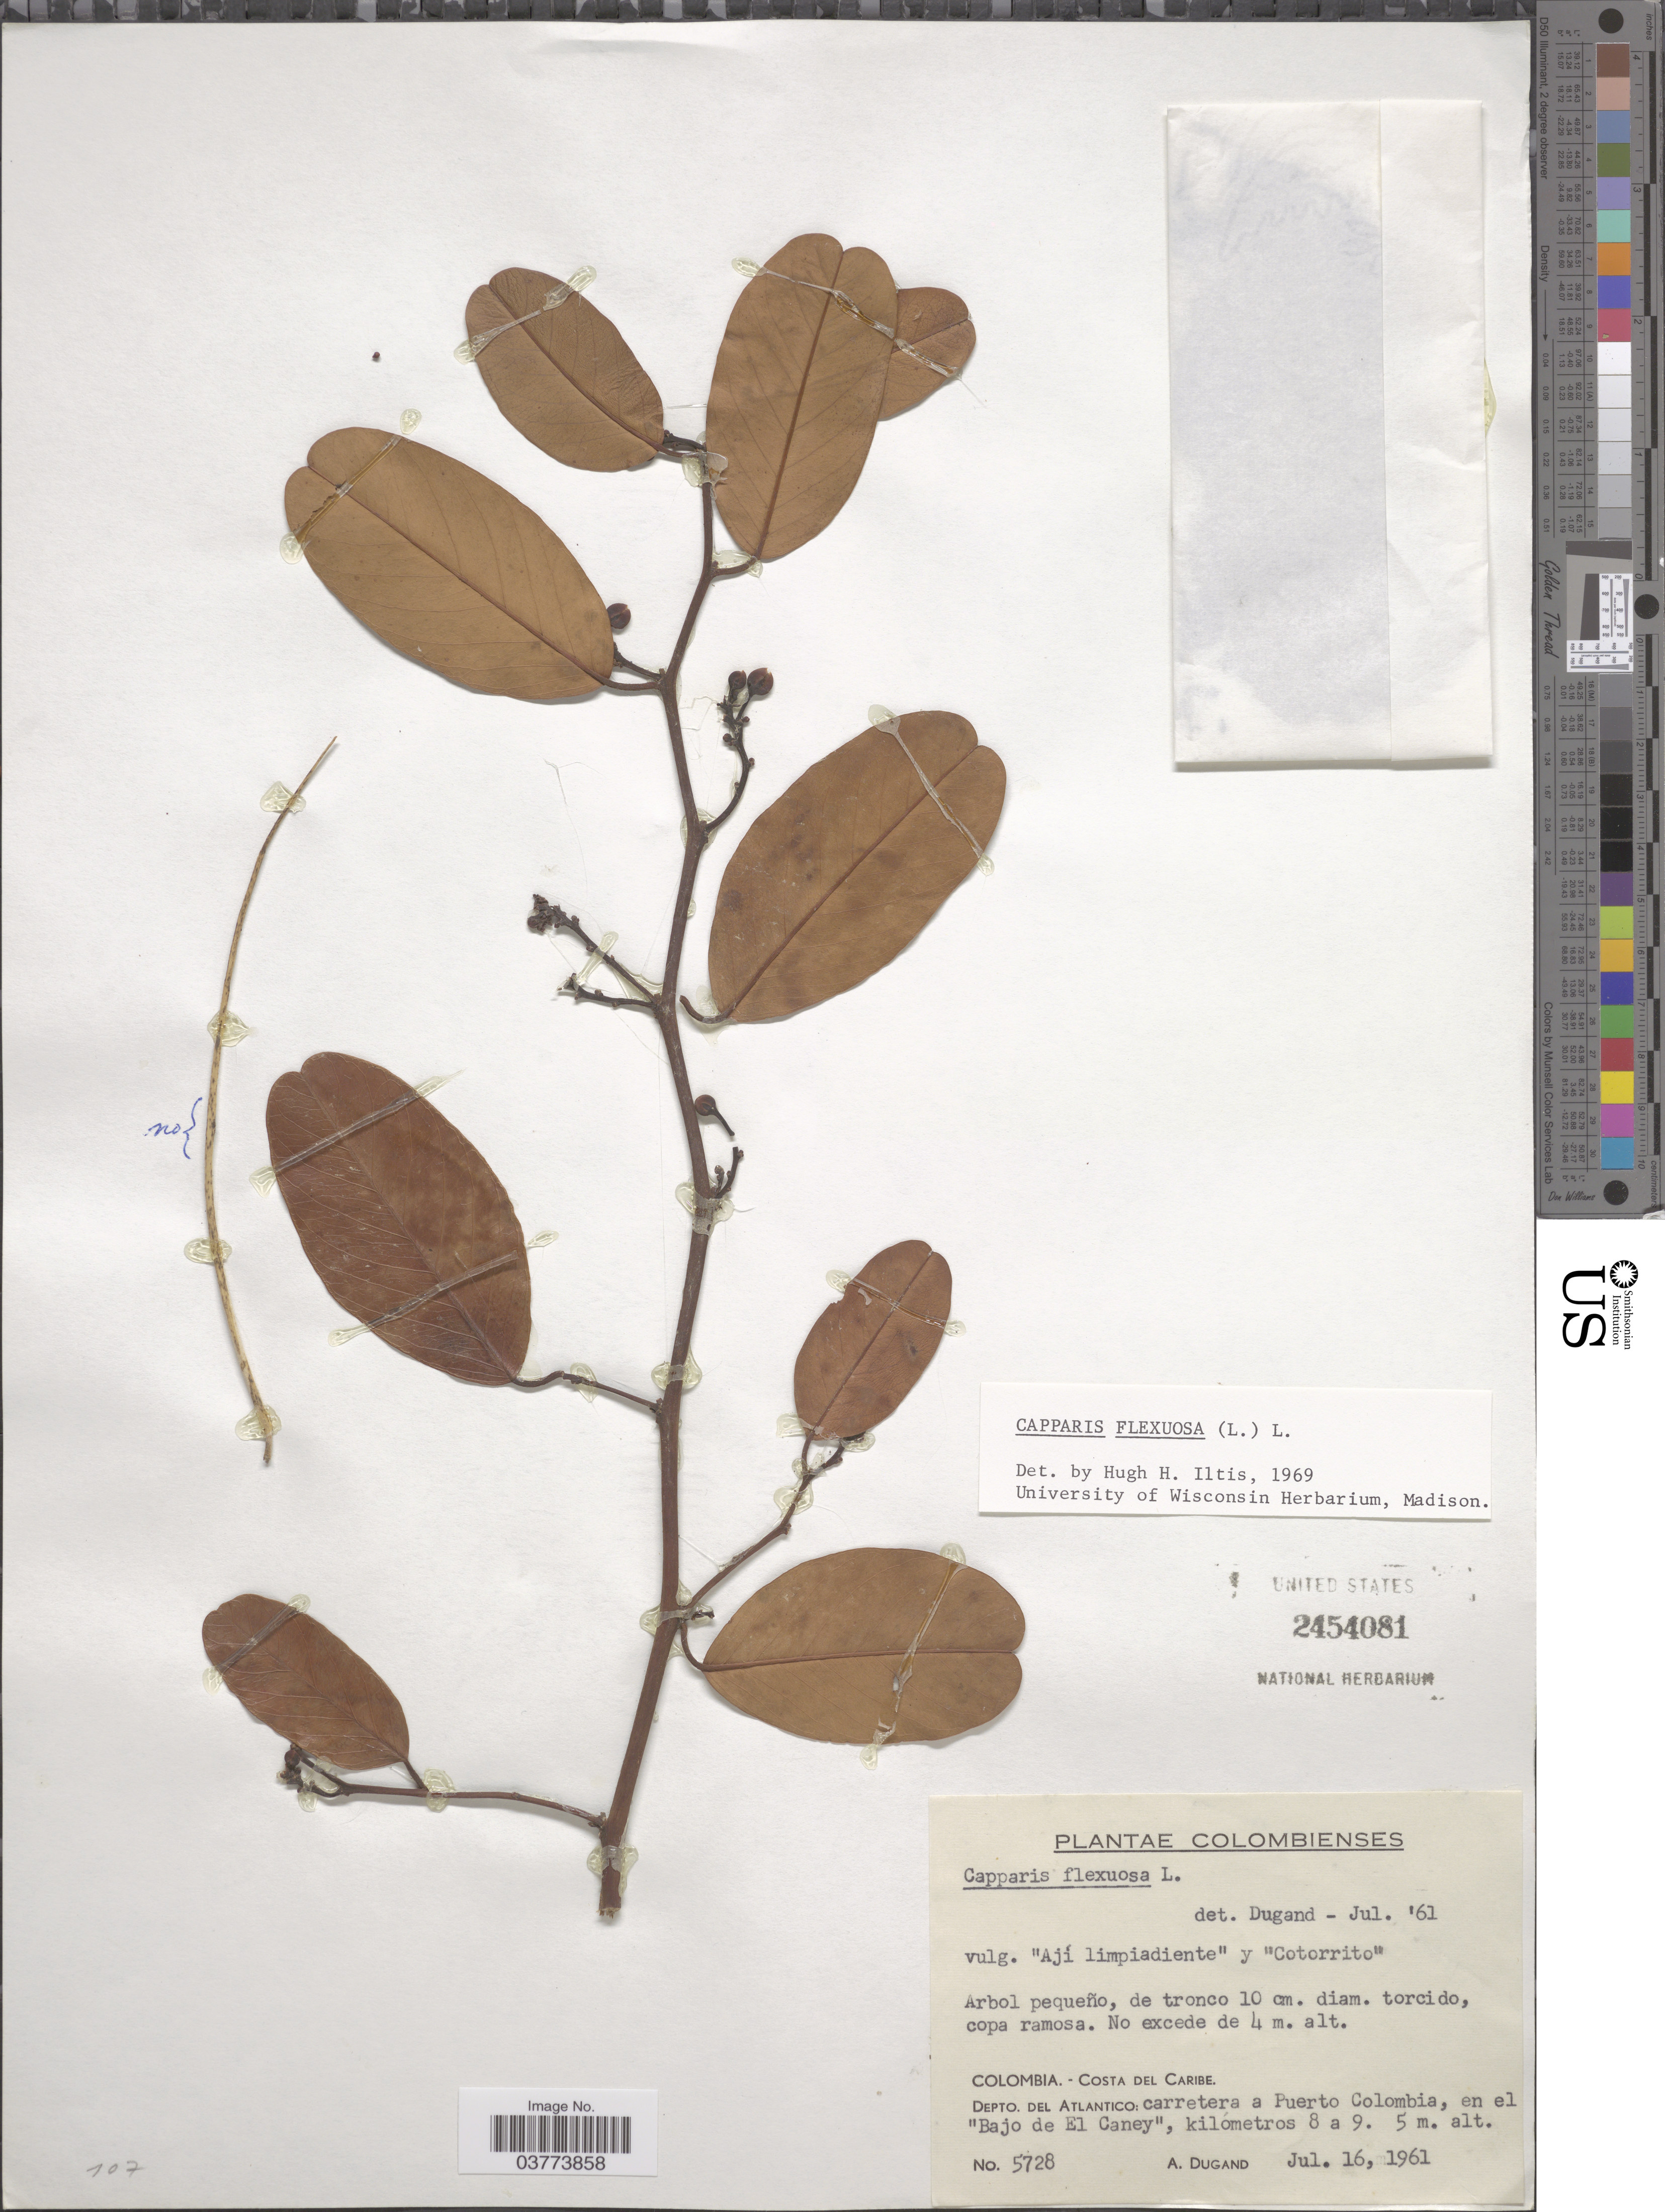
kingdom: Plantae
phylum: Tracheophyta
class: Magnoliopsida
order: Brassicales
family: Capparaceae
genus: Cynophalla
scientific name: Cynophalla flexuosa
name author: (L.) J. Presl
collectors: A. Dugand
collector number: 5728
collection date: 1961-07-16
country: Colombia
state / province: Atlántico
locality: Costa del Caribe. Depto. del Atlantico: carretera a Puerto Colombia, en el "Bajo de El Caney", kilometros 8 a 9.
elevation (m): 5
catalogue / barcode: US 2454081